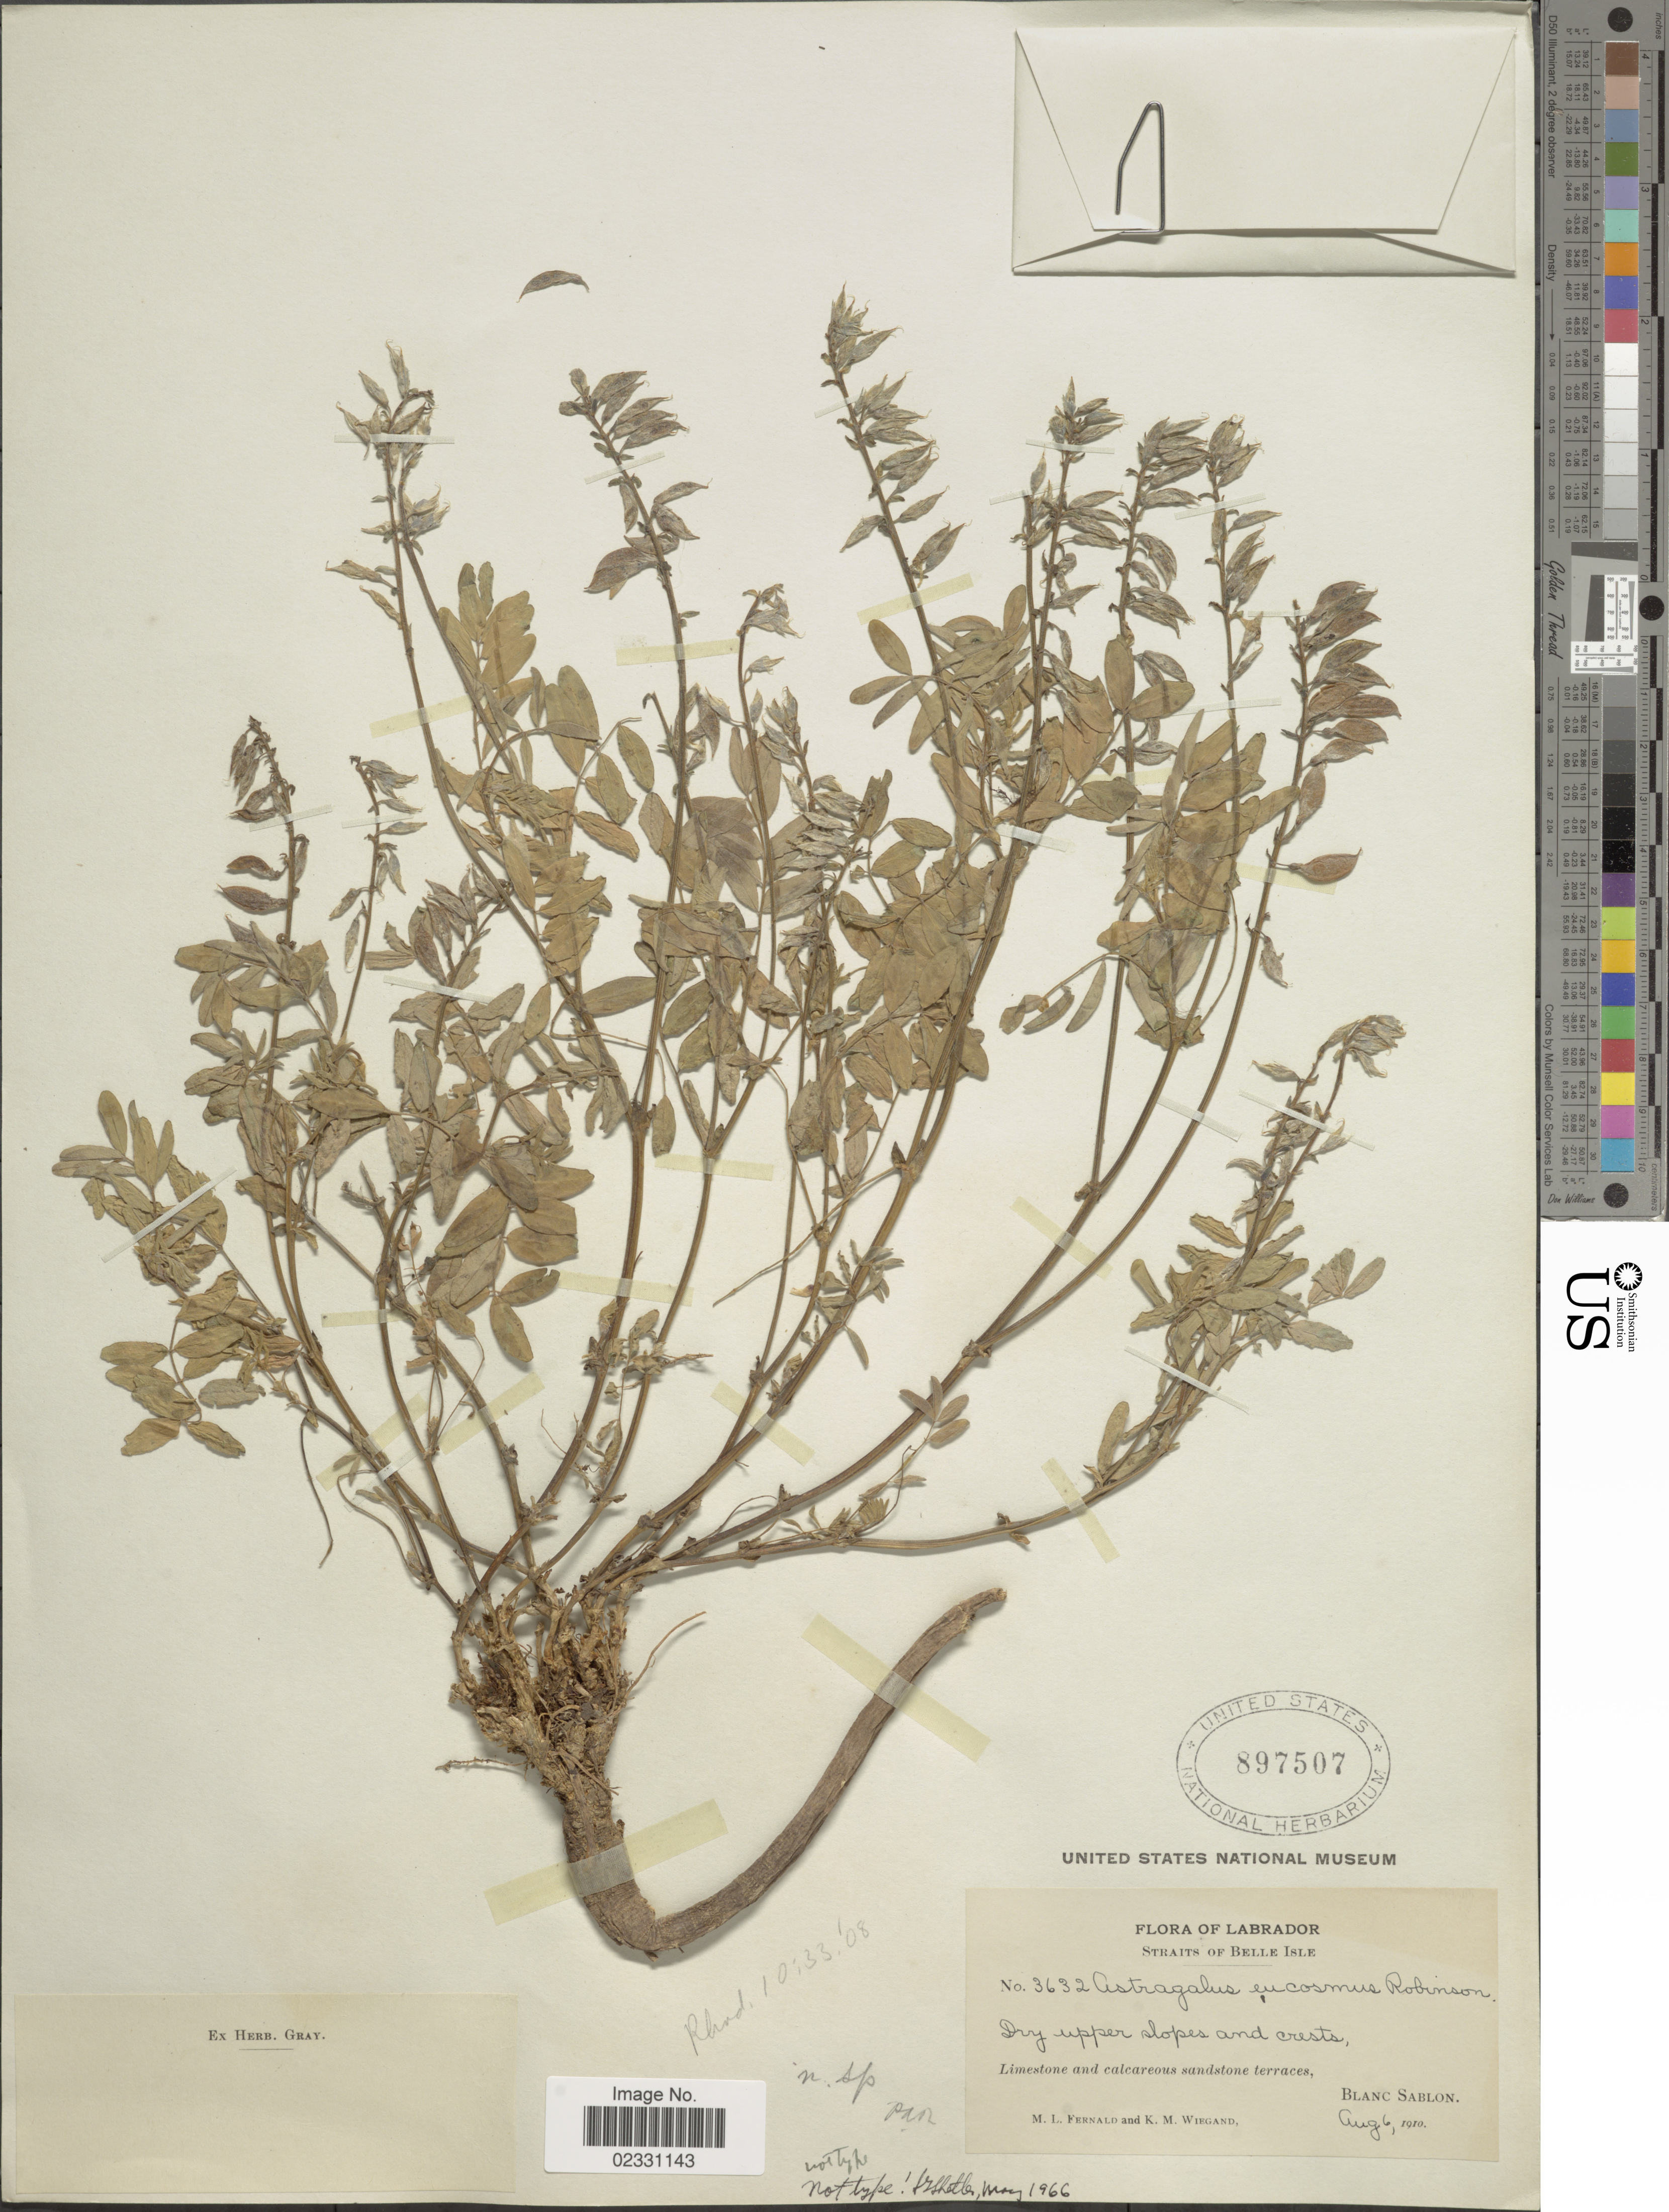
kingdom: Plantae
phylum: Tracheophyta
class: Magnoliopsida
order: Fabales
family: Fabaceae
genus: Astragalus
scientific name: Astragalus eucosmus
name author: B.L. Rob.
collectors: M. L. Fernald & K. M. Wiegand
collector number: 3632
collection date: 1910-08-06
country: Canada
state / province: Newfoundland and Labrador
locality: Labrador. Straits of Belle Isle. Blanc Sablon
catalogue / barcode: US 897507